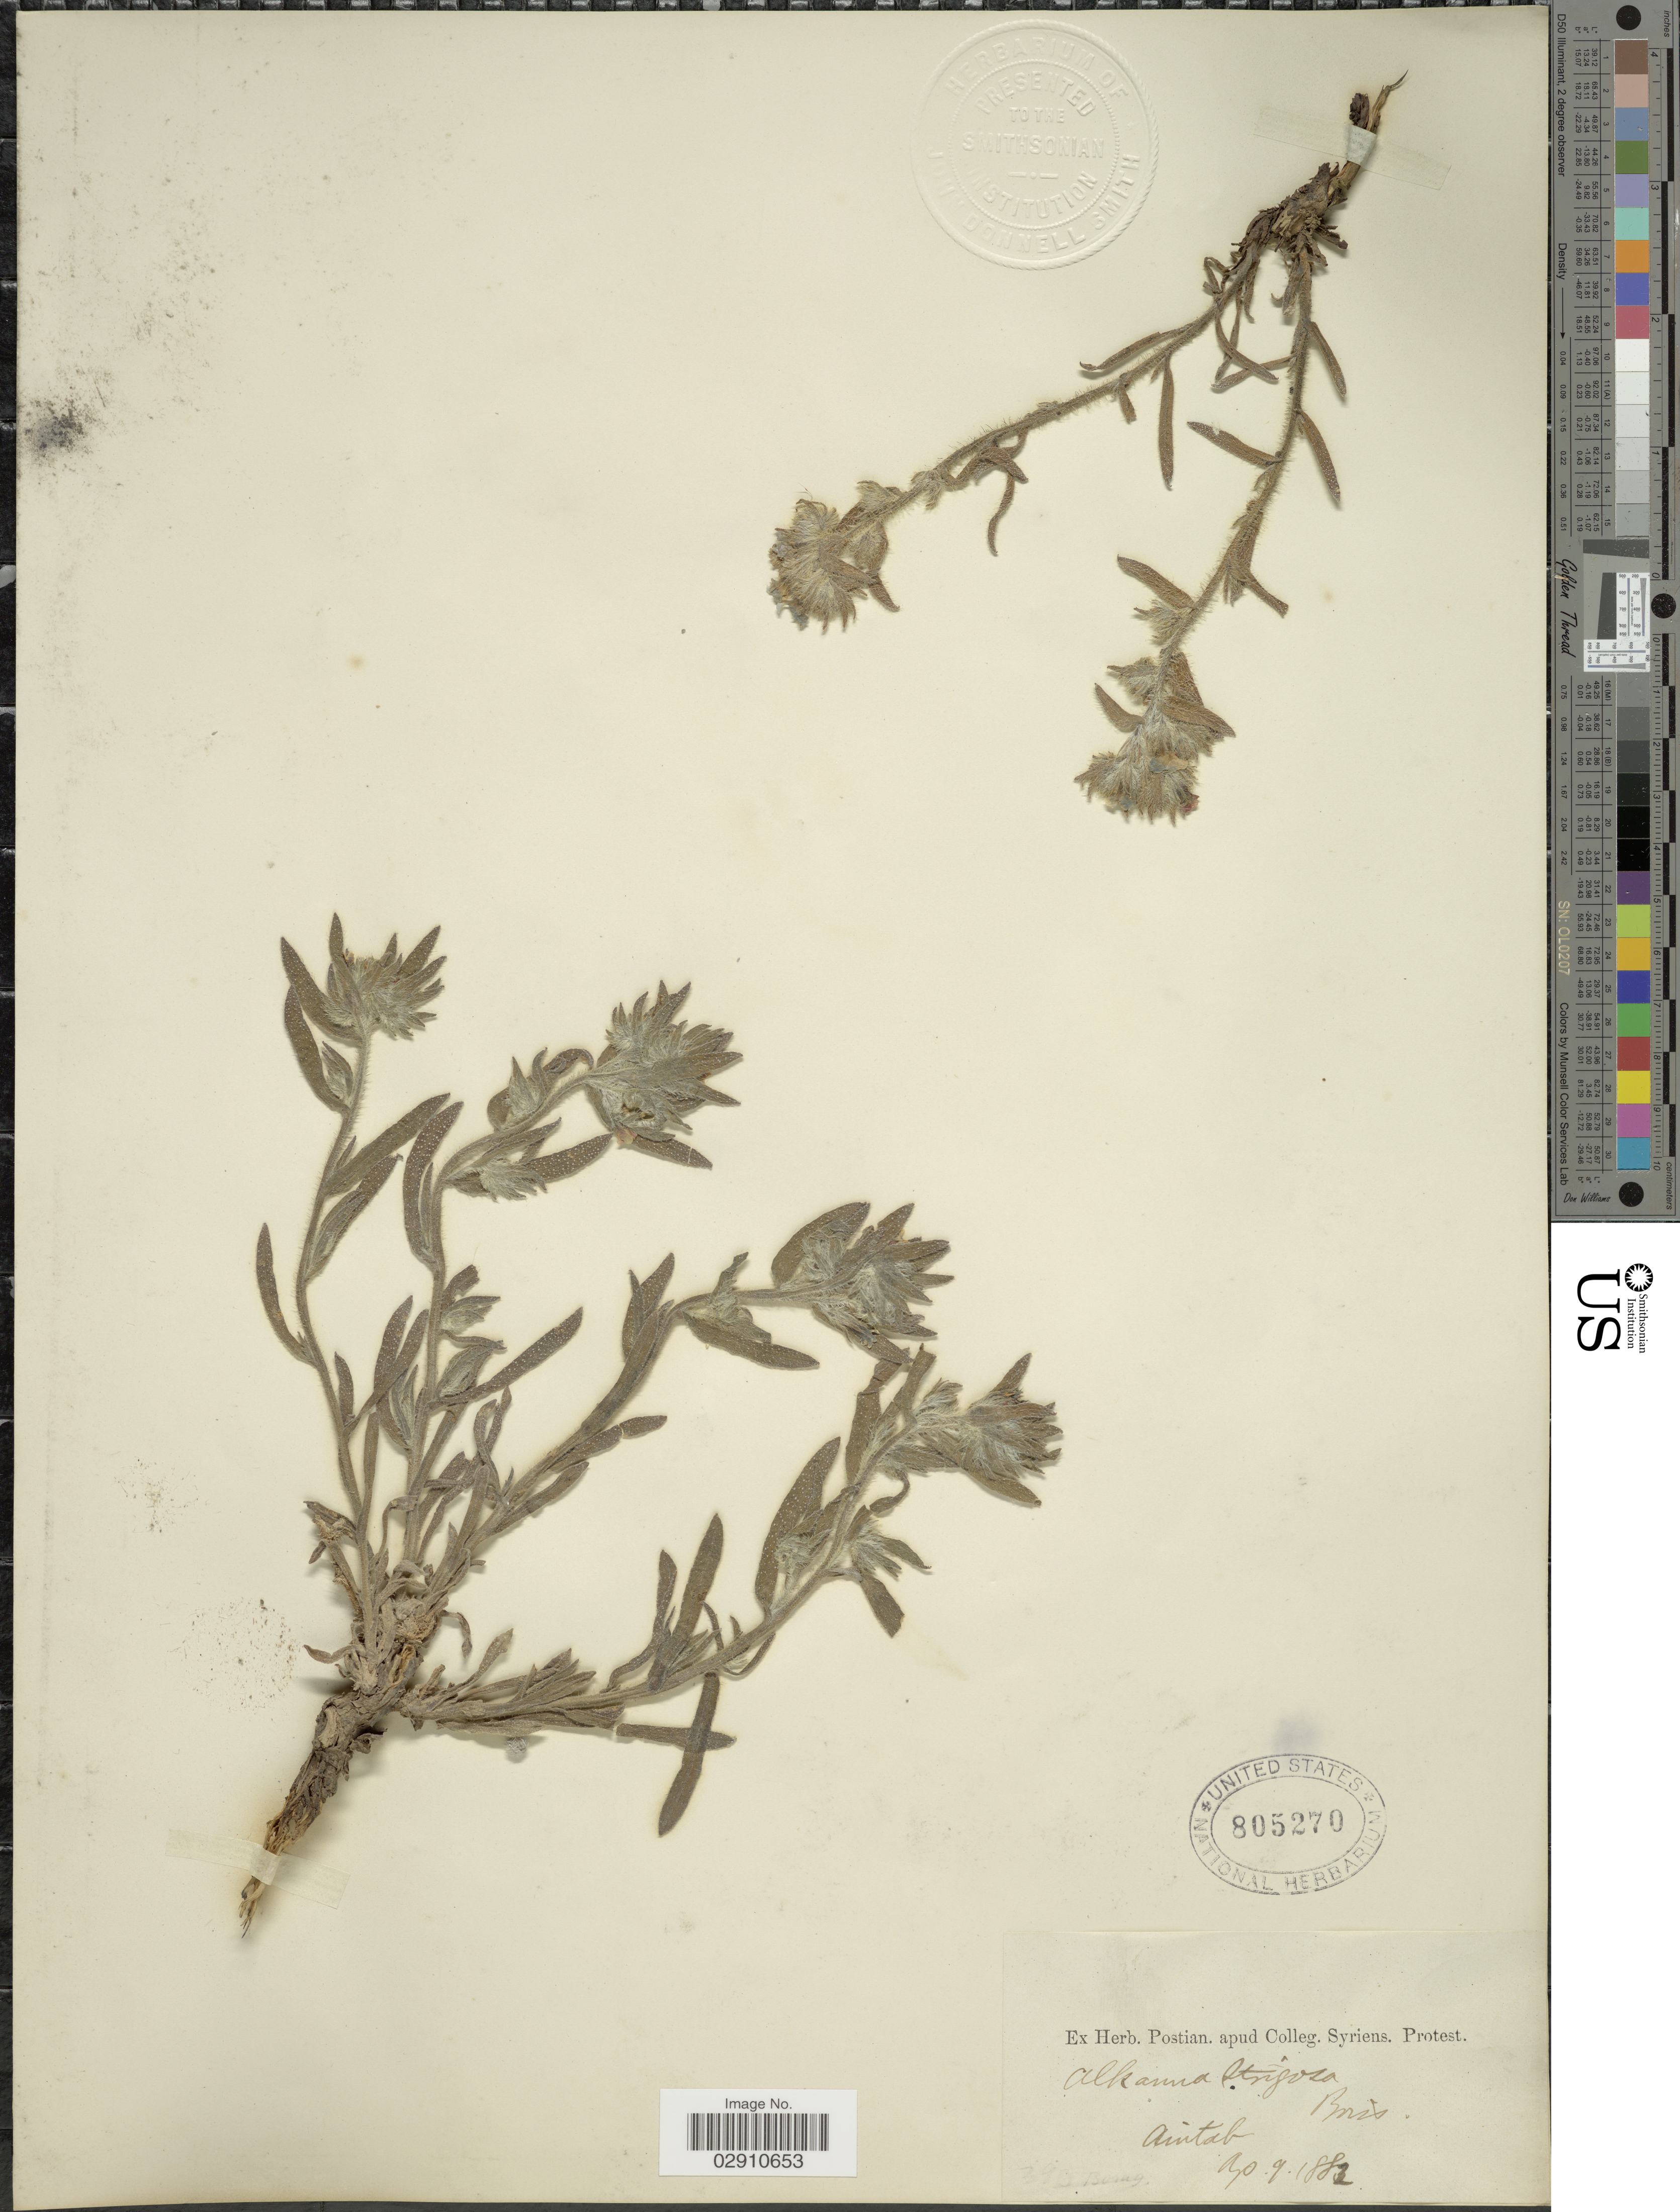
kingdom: Plantae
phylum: Tracheophyta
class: Magnoliopsida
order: Boraginales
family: Boraginaceae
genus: Alkanna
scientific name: Alkanna strigosa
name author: Boiss. & Hohen.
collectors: ex herb. Postian. apud Colleg. Syriens. Protest. USE "Fannie P. A. Shepard" (10308853) AS PRIMARY COLLECTOR INSTEAD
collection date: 1882-09-30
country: Syria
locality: Aintab. [interpreted]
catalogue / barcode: US 805270